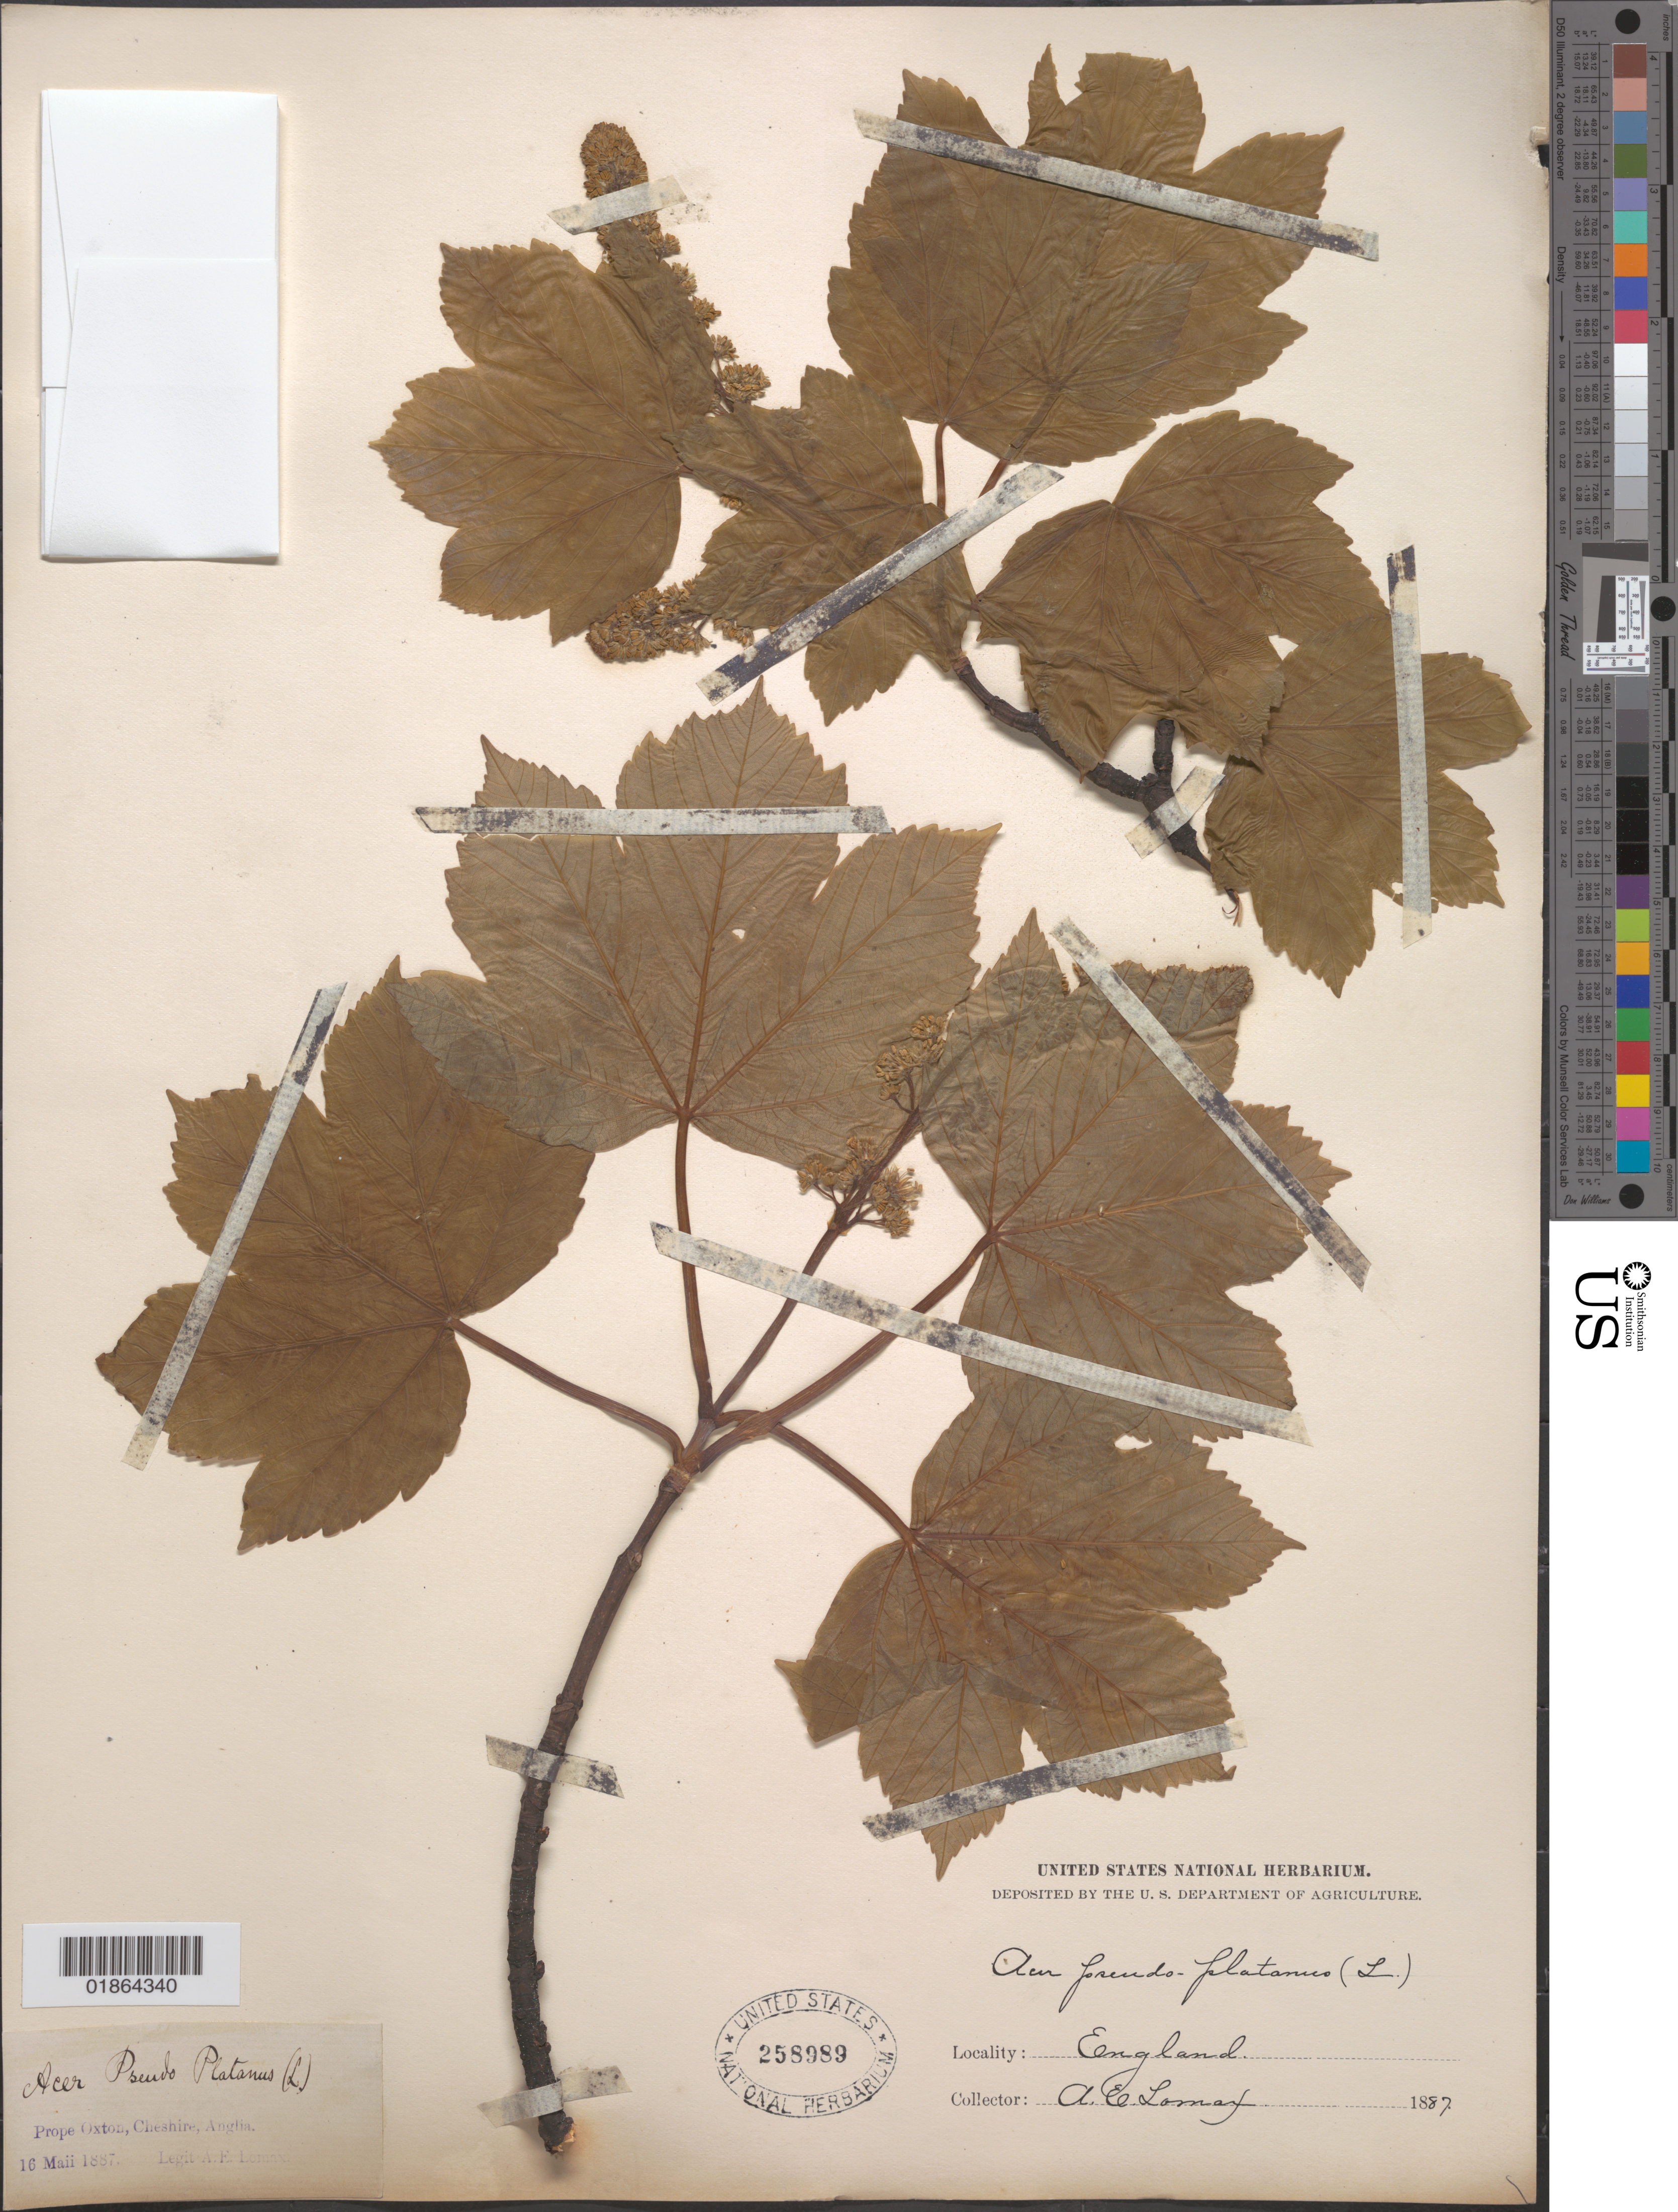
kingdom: Plantae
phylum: Tracheophyta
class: Magnoliopsida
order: Sapindales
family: Sapindaceae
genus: Acer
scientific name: Acer pseudoplatanus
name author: L.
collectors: A. Lomax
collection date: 1887-05-16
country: United Kingdom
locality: Oxton, Cheshire, Anglia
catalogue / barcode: US 258989